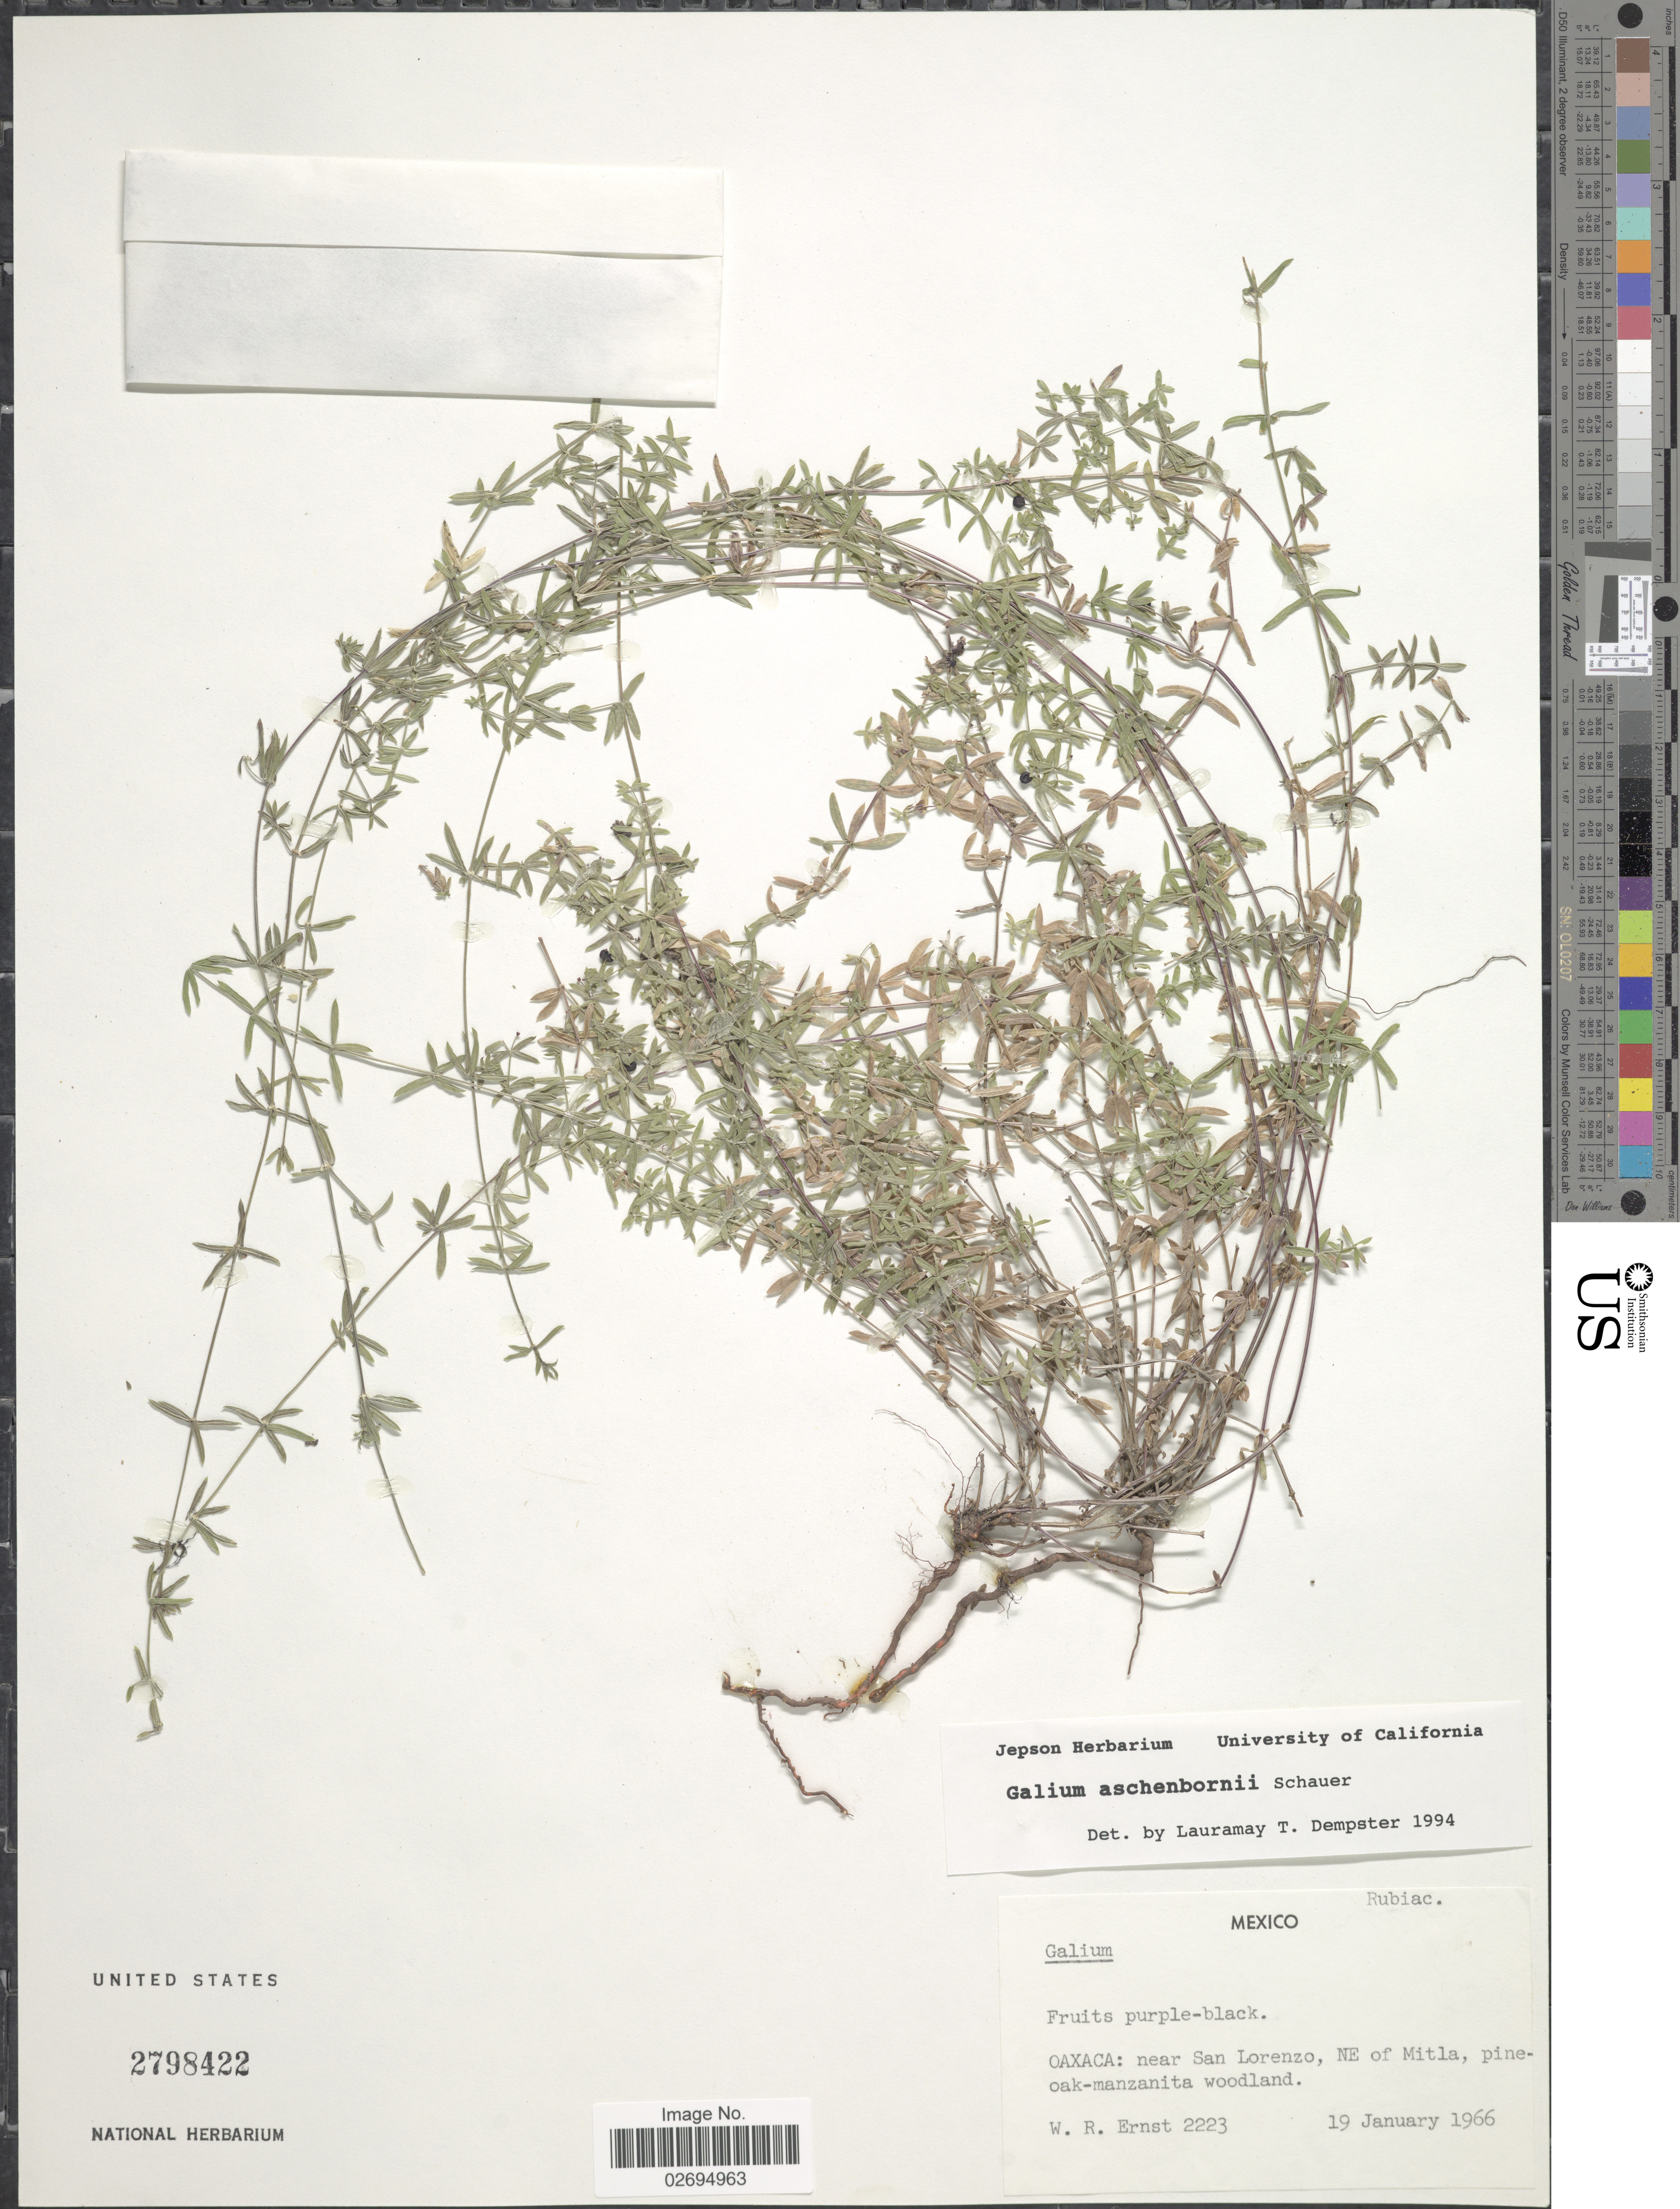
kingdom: Plantae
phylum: Tracheophyta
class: Magnoliopsida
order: Gentianales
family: Rubiaceae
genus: Galium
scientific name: Galium aschenbornii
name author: Schauer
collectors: W. R. Ernst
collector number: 2223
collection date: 1966-01-19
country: Mexico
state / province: Oaxaca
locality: Near San Lorenzo, NE of Mitla, pine-oak-manzanita woodland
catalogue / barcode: US 2798422